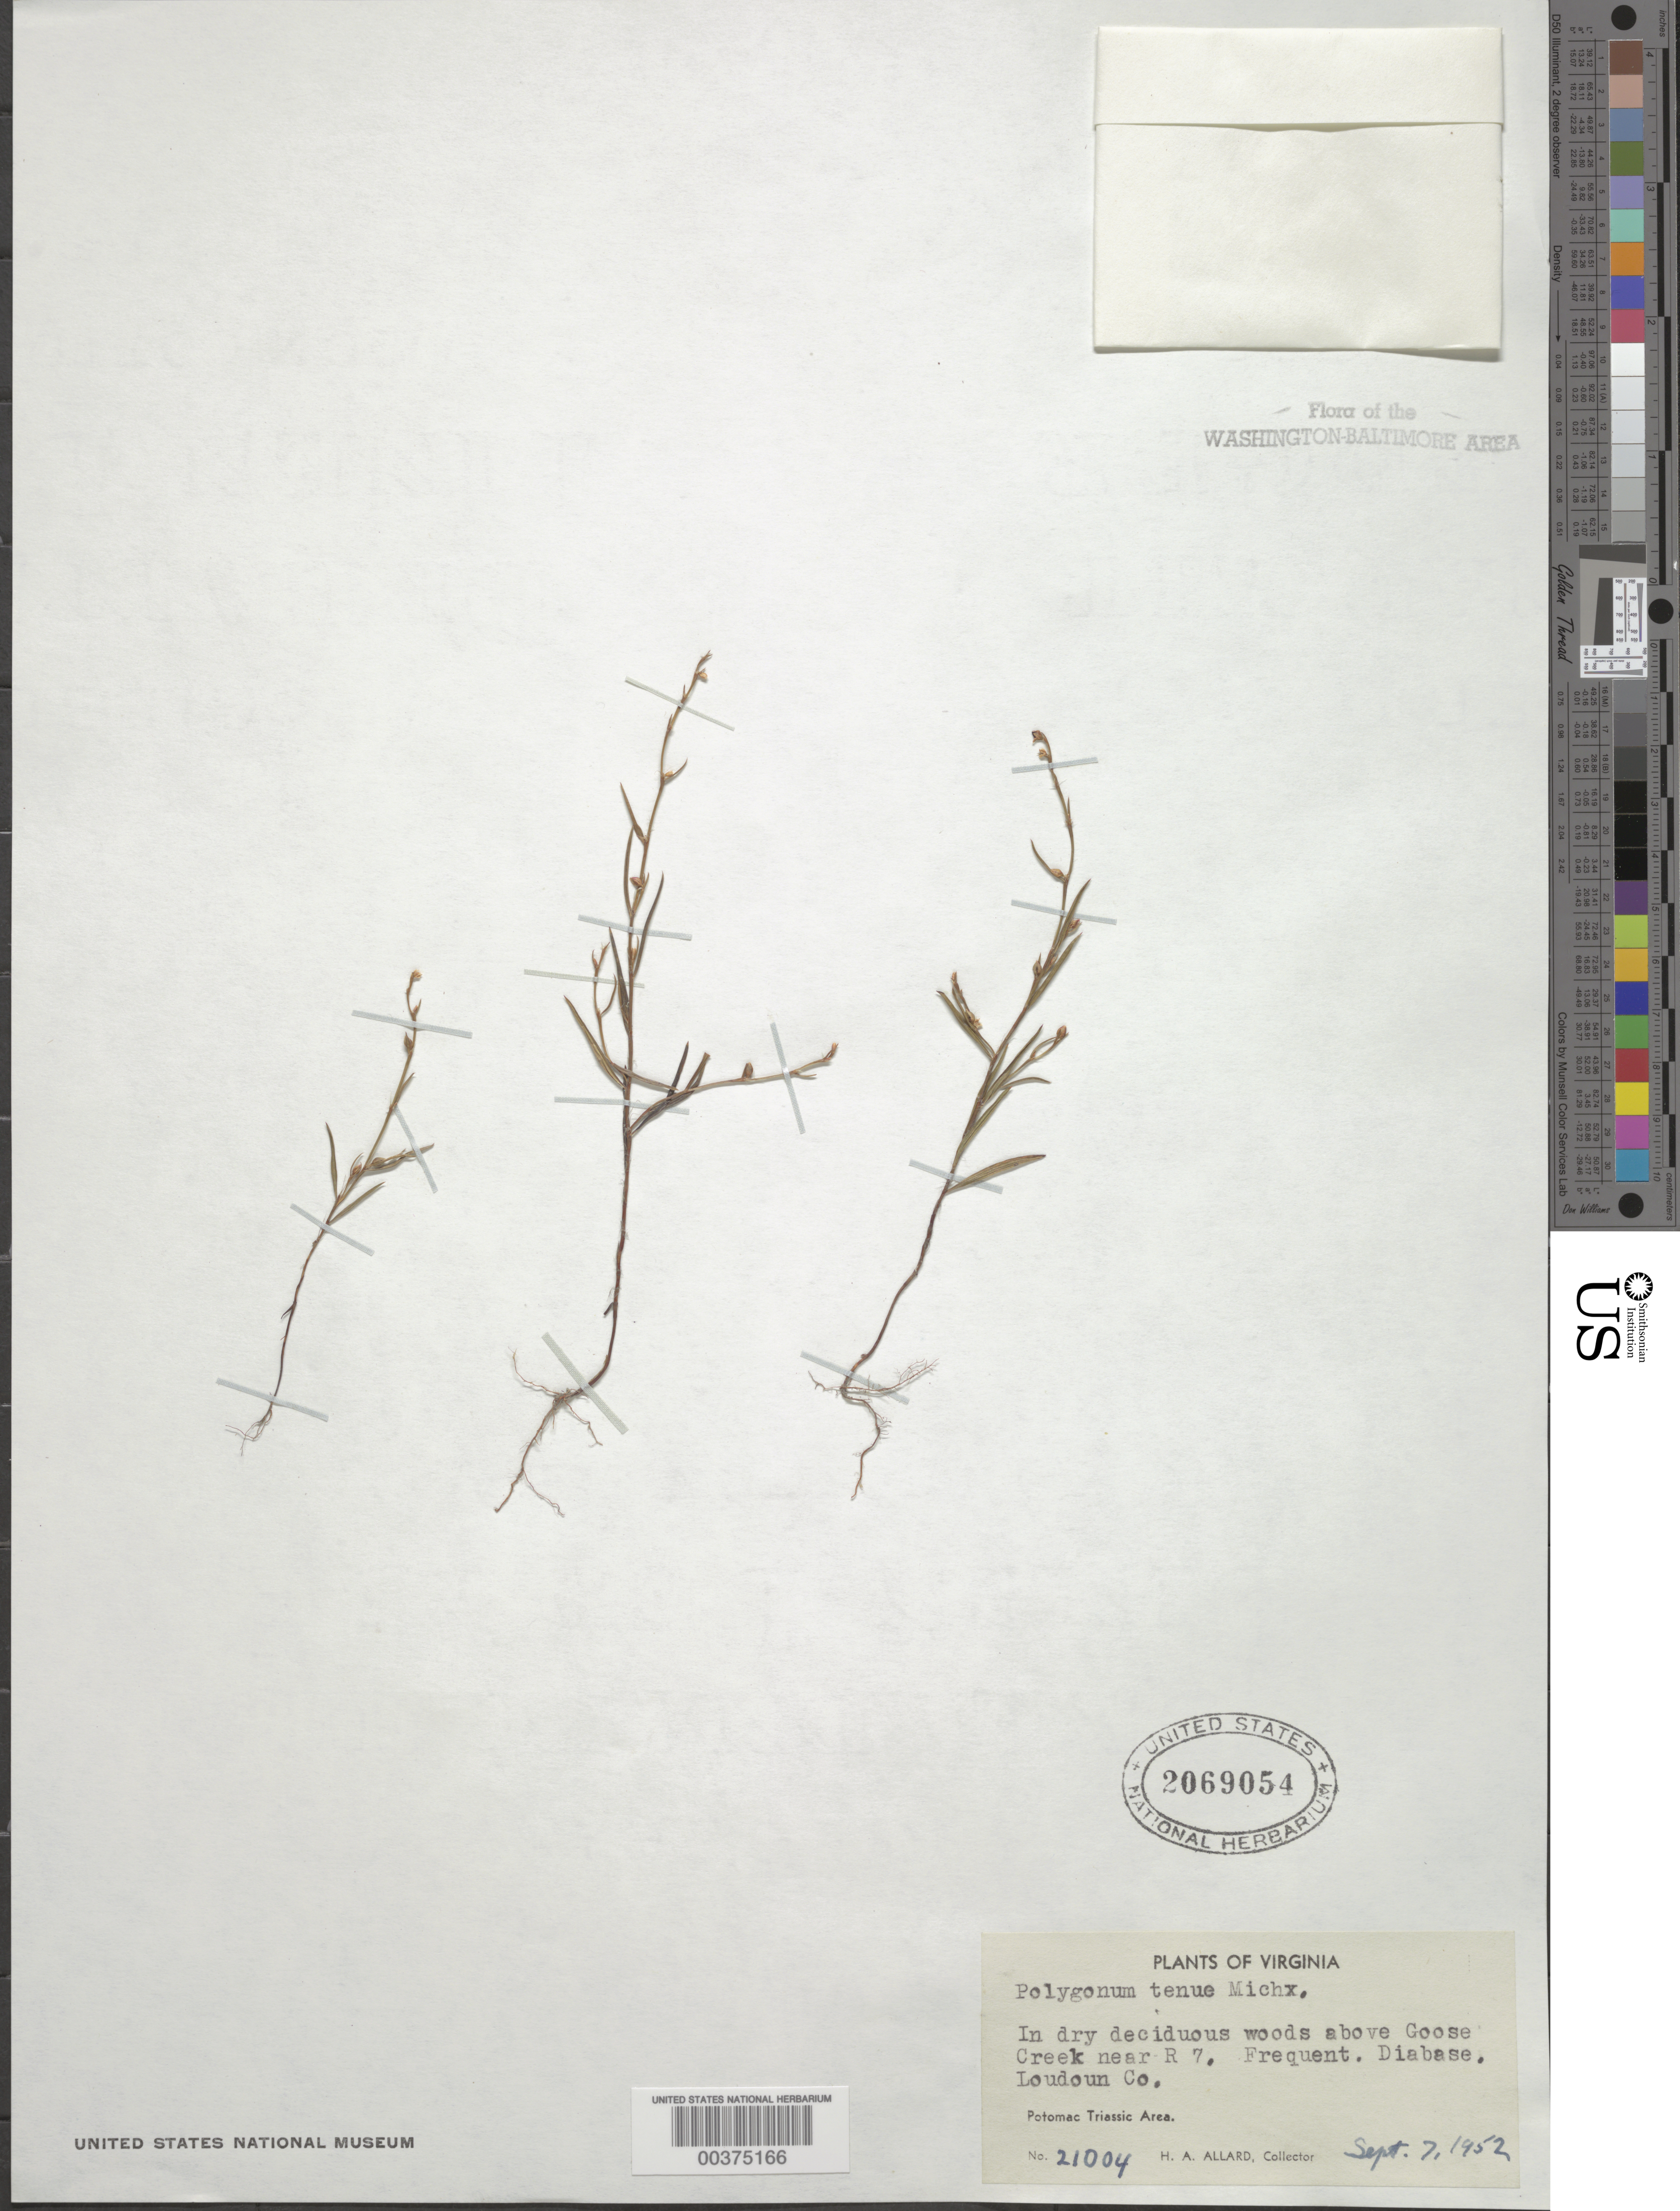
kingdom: Plantae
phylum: Tracheophyta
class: Magnoliopsida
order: Caryophyllales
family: Polygonaceae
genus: Polygonum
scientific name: Polygonum tenue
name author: F. Michx.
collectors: H. A. Allard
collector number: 21004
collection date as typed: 07 Sep 1952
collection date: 1952-09-07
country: United States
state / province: Virginia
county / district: Loudoun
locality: Above Goose Creek, near Route 7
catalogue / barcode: US 2069054